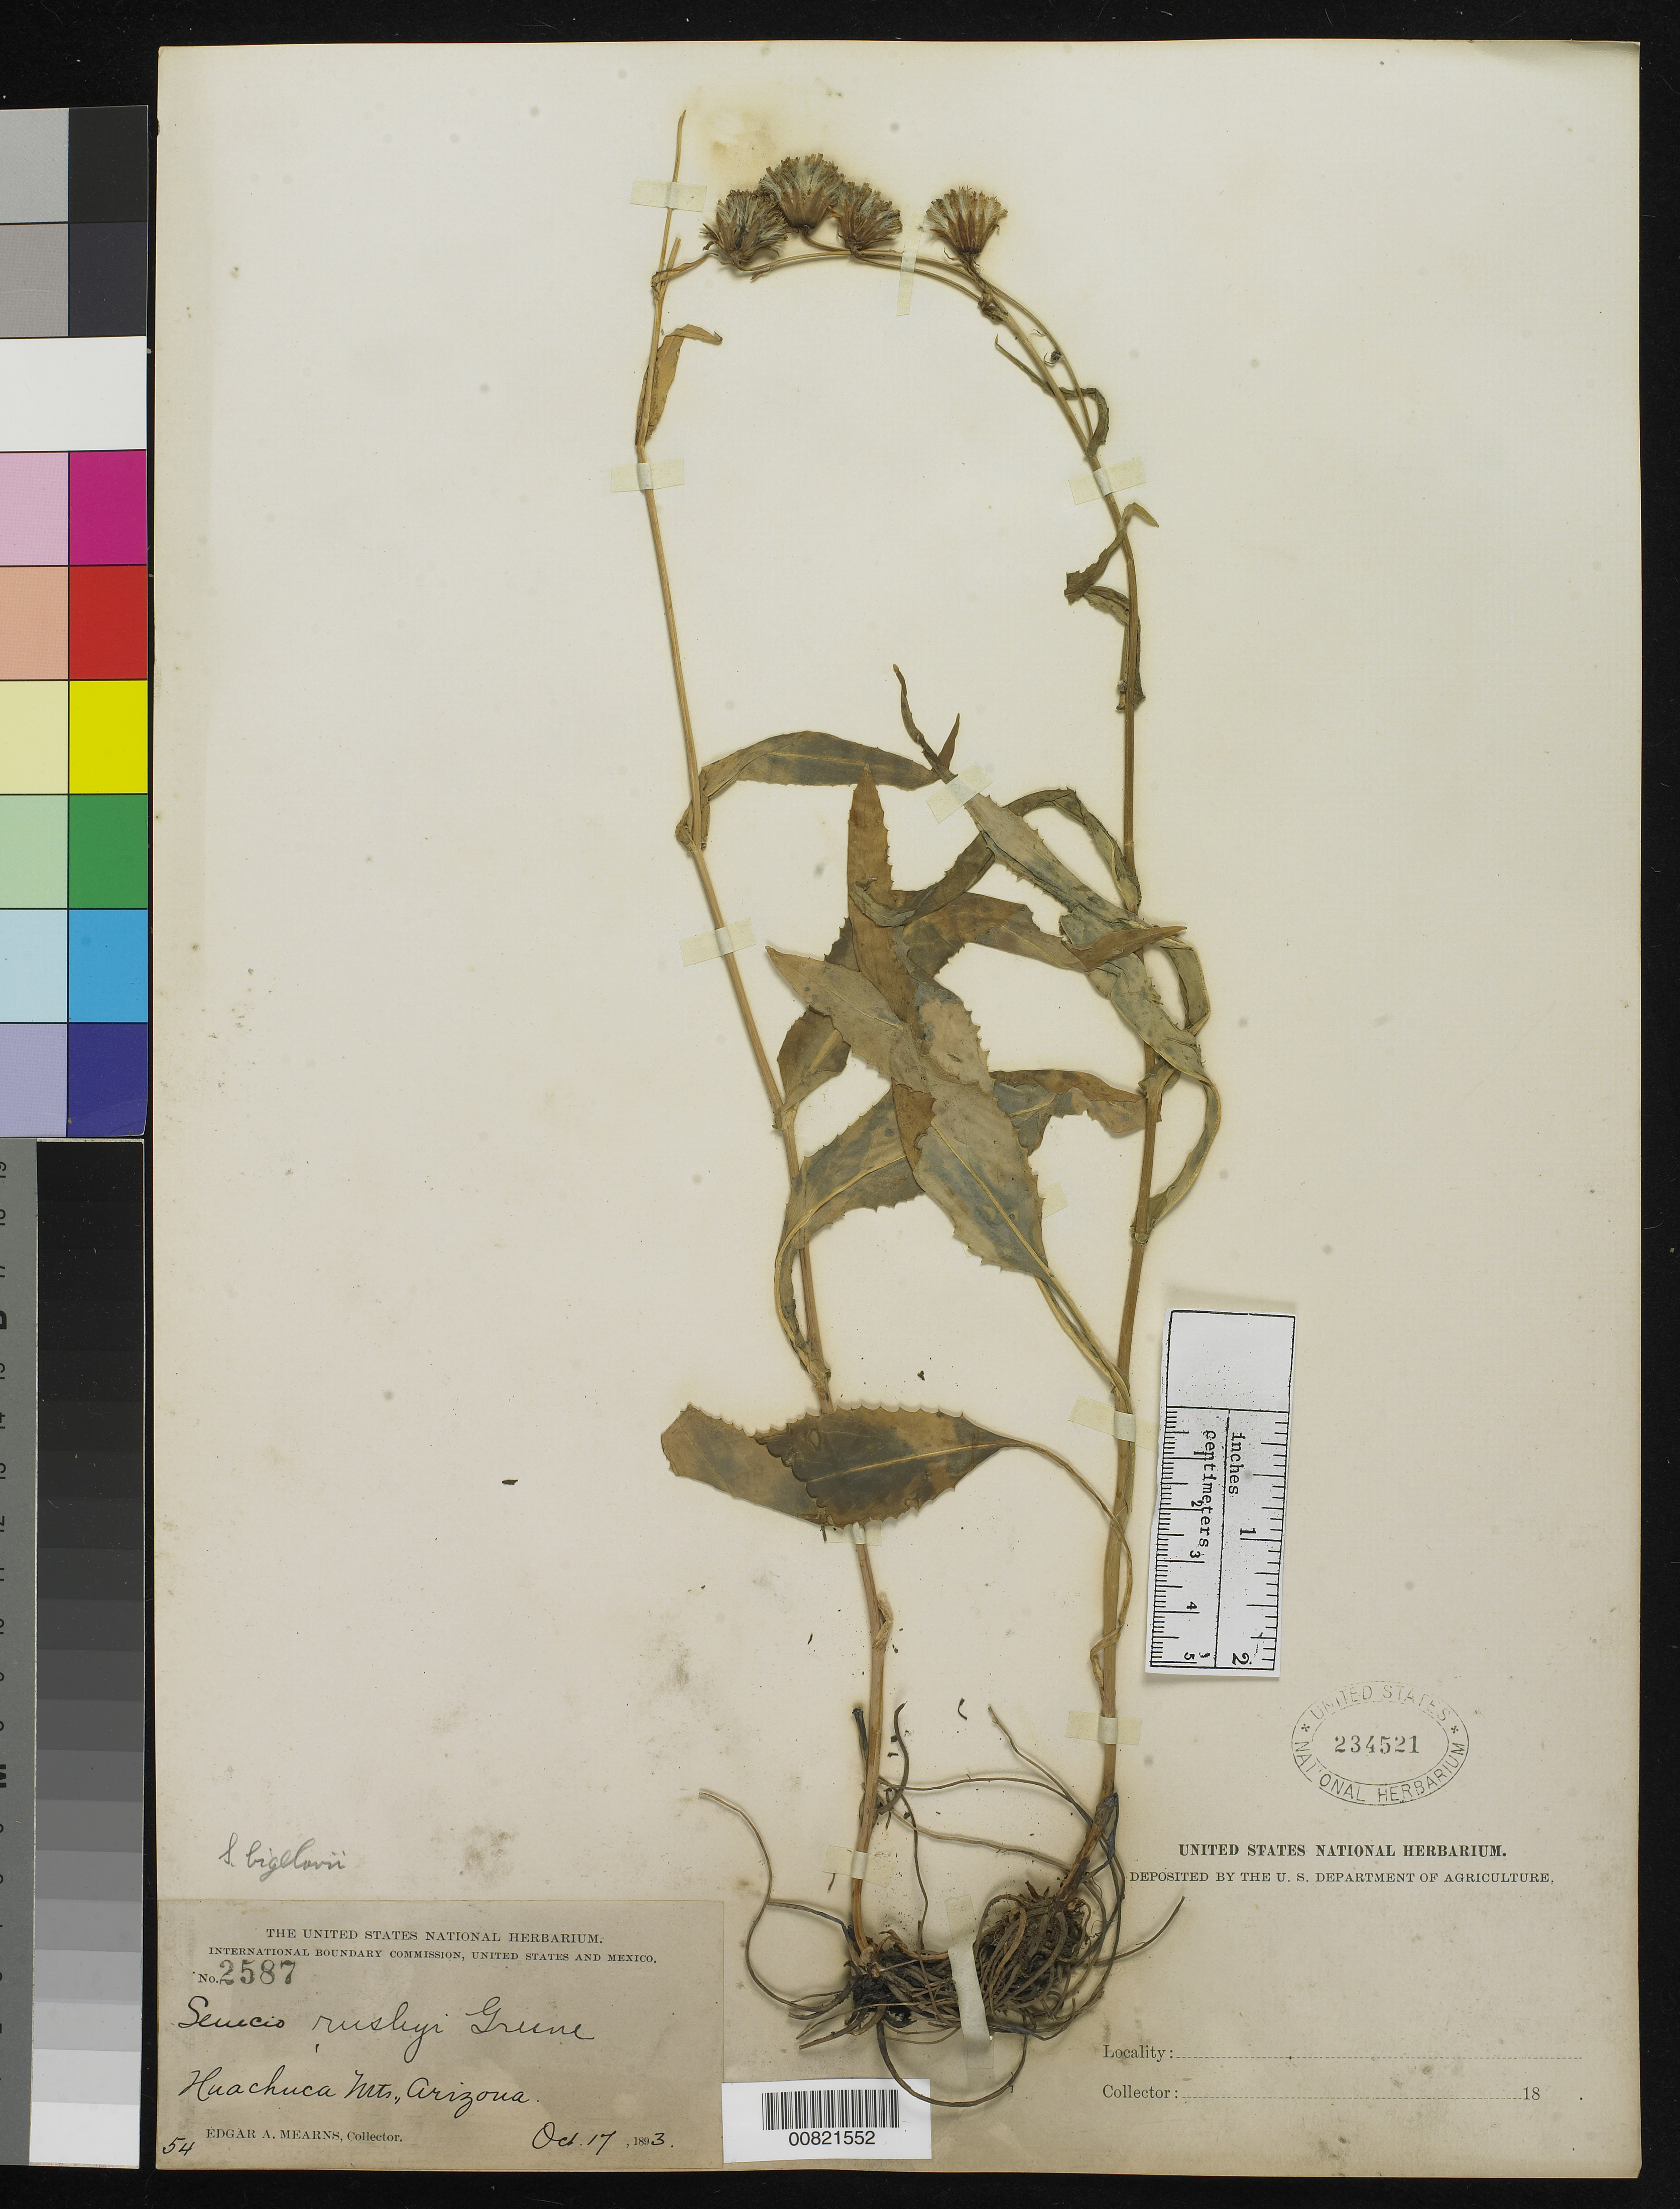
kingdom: Plantae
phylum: Tracheophyta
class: Magnoliopsida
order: Asterales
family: Asteraceae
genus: Senecio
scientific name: Senecio bigelovii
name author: A. Gray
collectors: E. A. Mearns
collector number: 2587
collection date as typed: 17 Oct 1893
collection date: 1893-10-17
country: United States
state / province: Arizona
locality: Huachuca Mts.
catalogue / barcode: US 234521